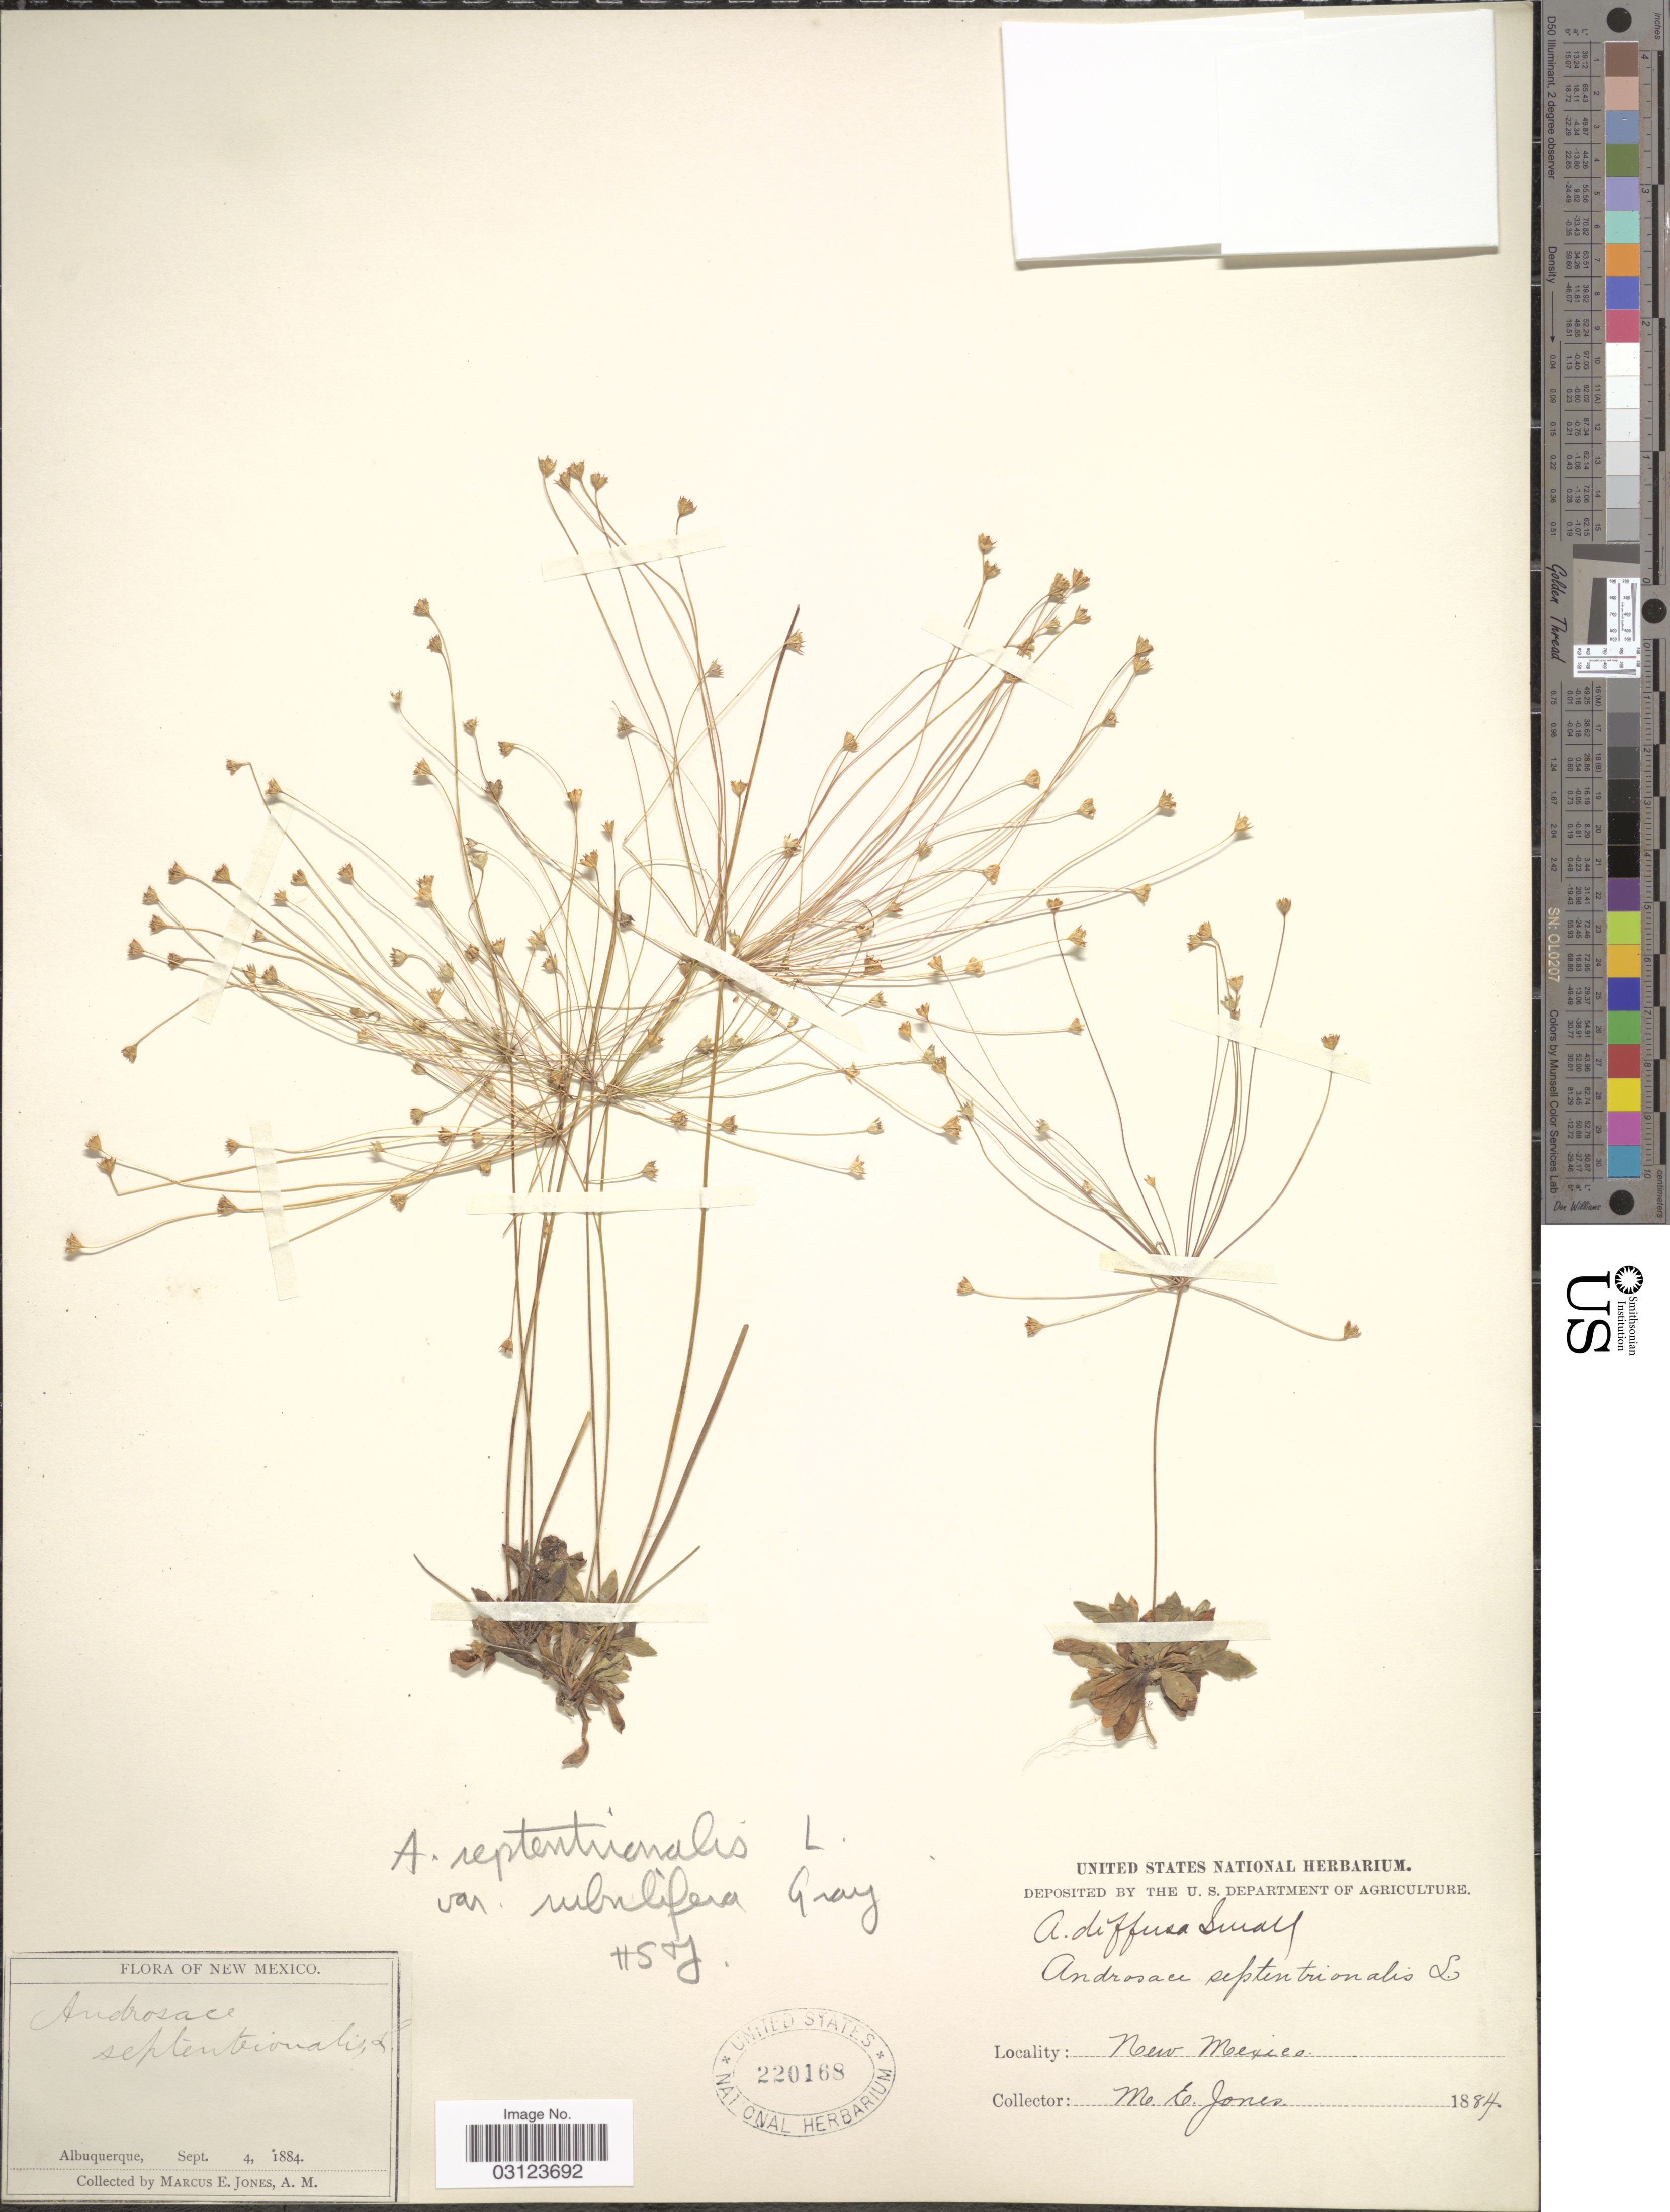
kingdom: Plantae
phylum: Tracheophyta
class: Magnoliopsida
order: Ericales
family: Primulaceae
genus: Androsace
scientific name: Androsace septentrionalis subsp. subulifera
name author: (A. Gray) G.T. Robbins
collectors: M. E. Jones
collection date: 1884-09-04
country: United States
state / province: New Mexico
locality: Albuquerque.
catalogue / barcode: US 220168